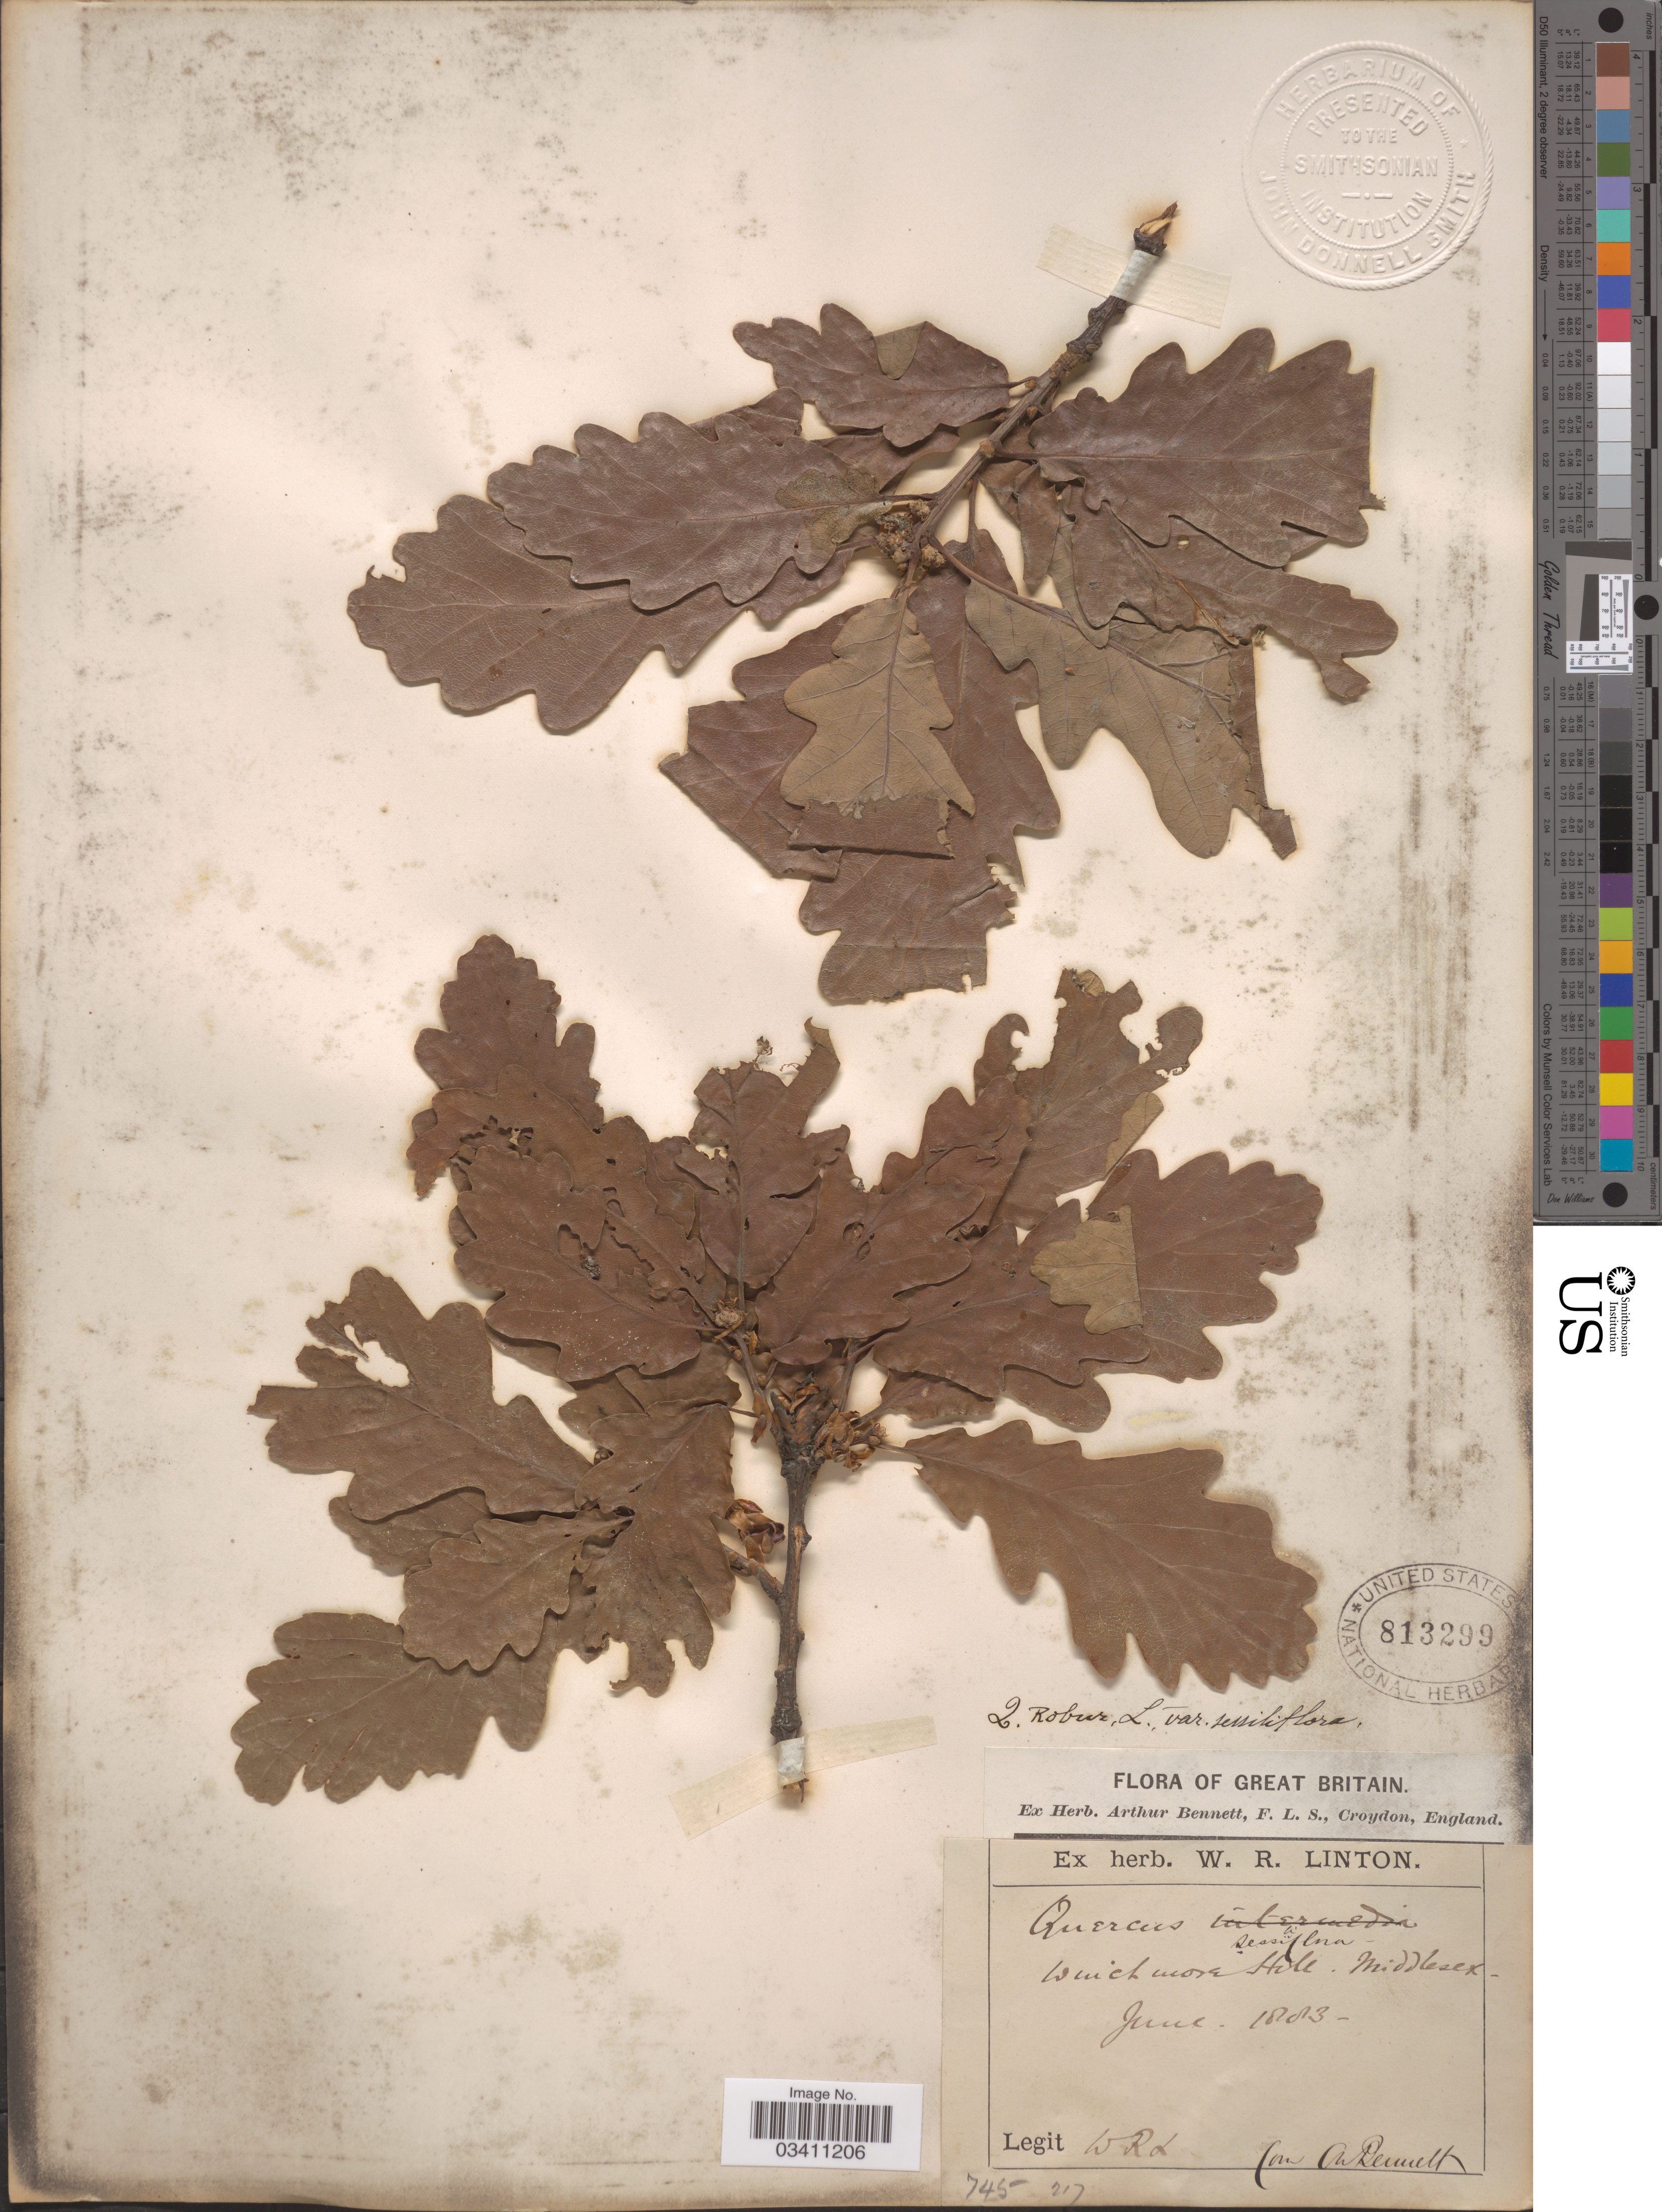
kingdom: Plantae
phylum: Tracheophyta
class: Magnoliopsida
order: Fagales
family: Fagaceae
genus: Quercus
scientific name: Quercus robur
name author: L.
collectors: W. Linton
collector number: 745 217?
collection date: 1883-06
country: United Kingdom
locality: Winchmore Hole. Middlesex. Great Britain.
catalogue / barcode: US 813299